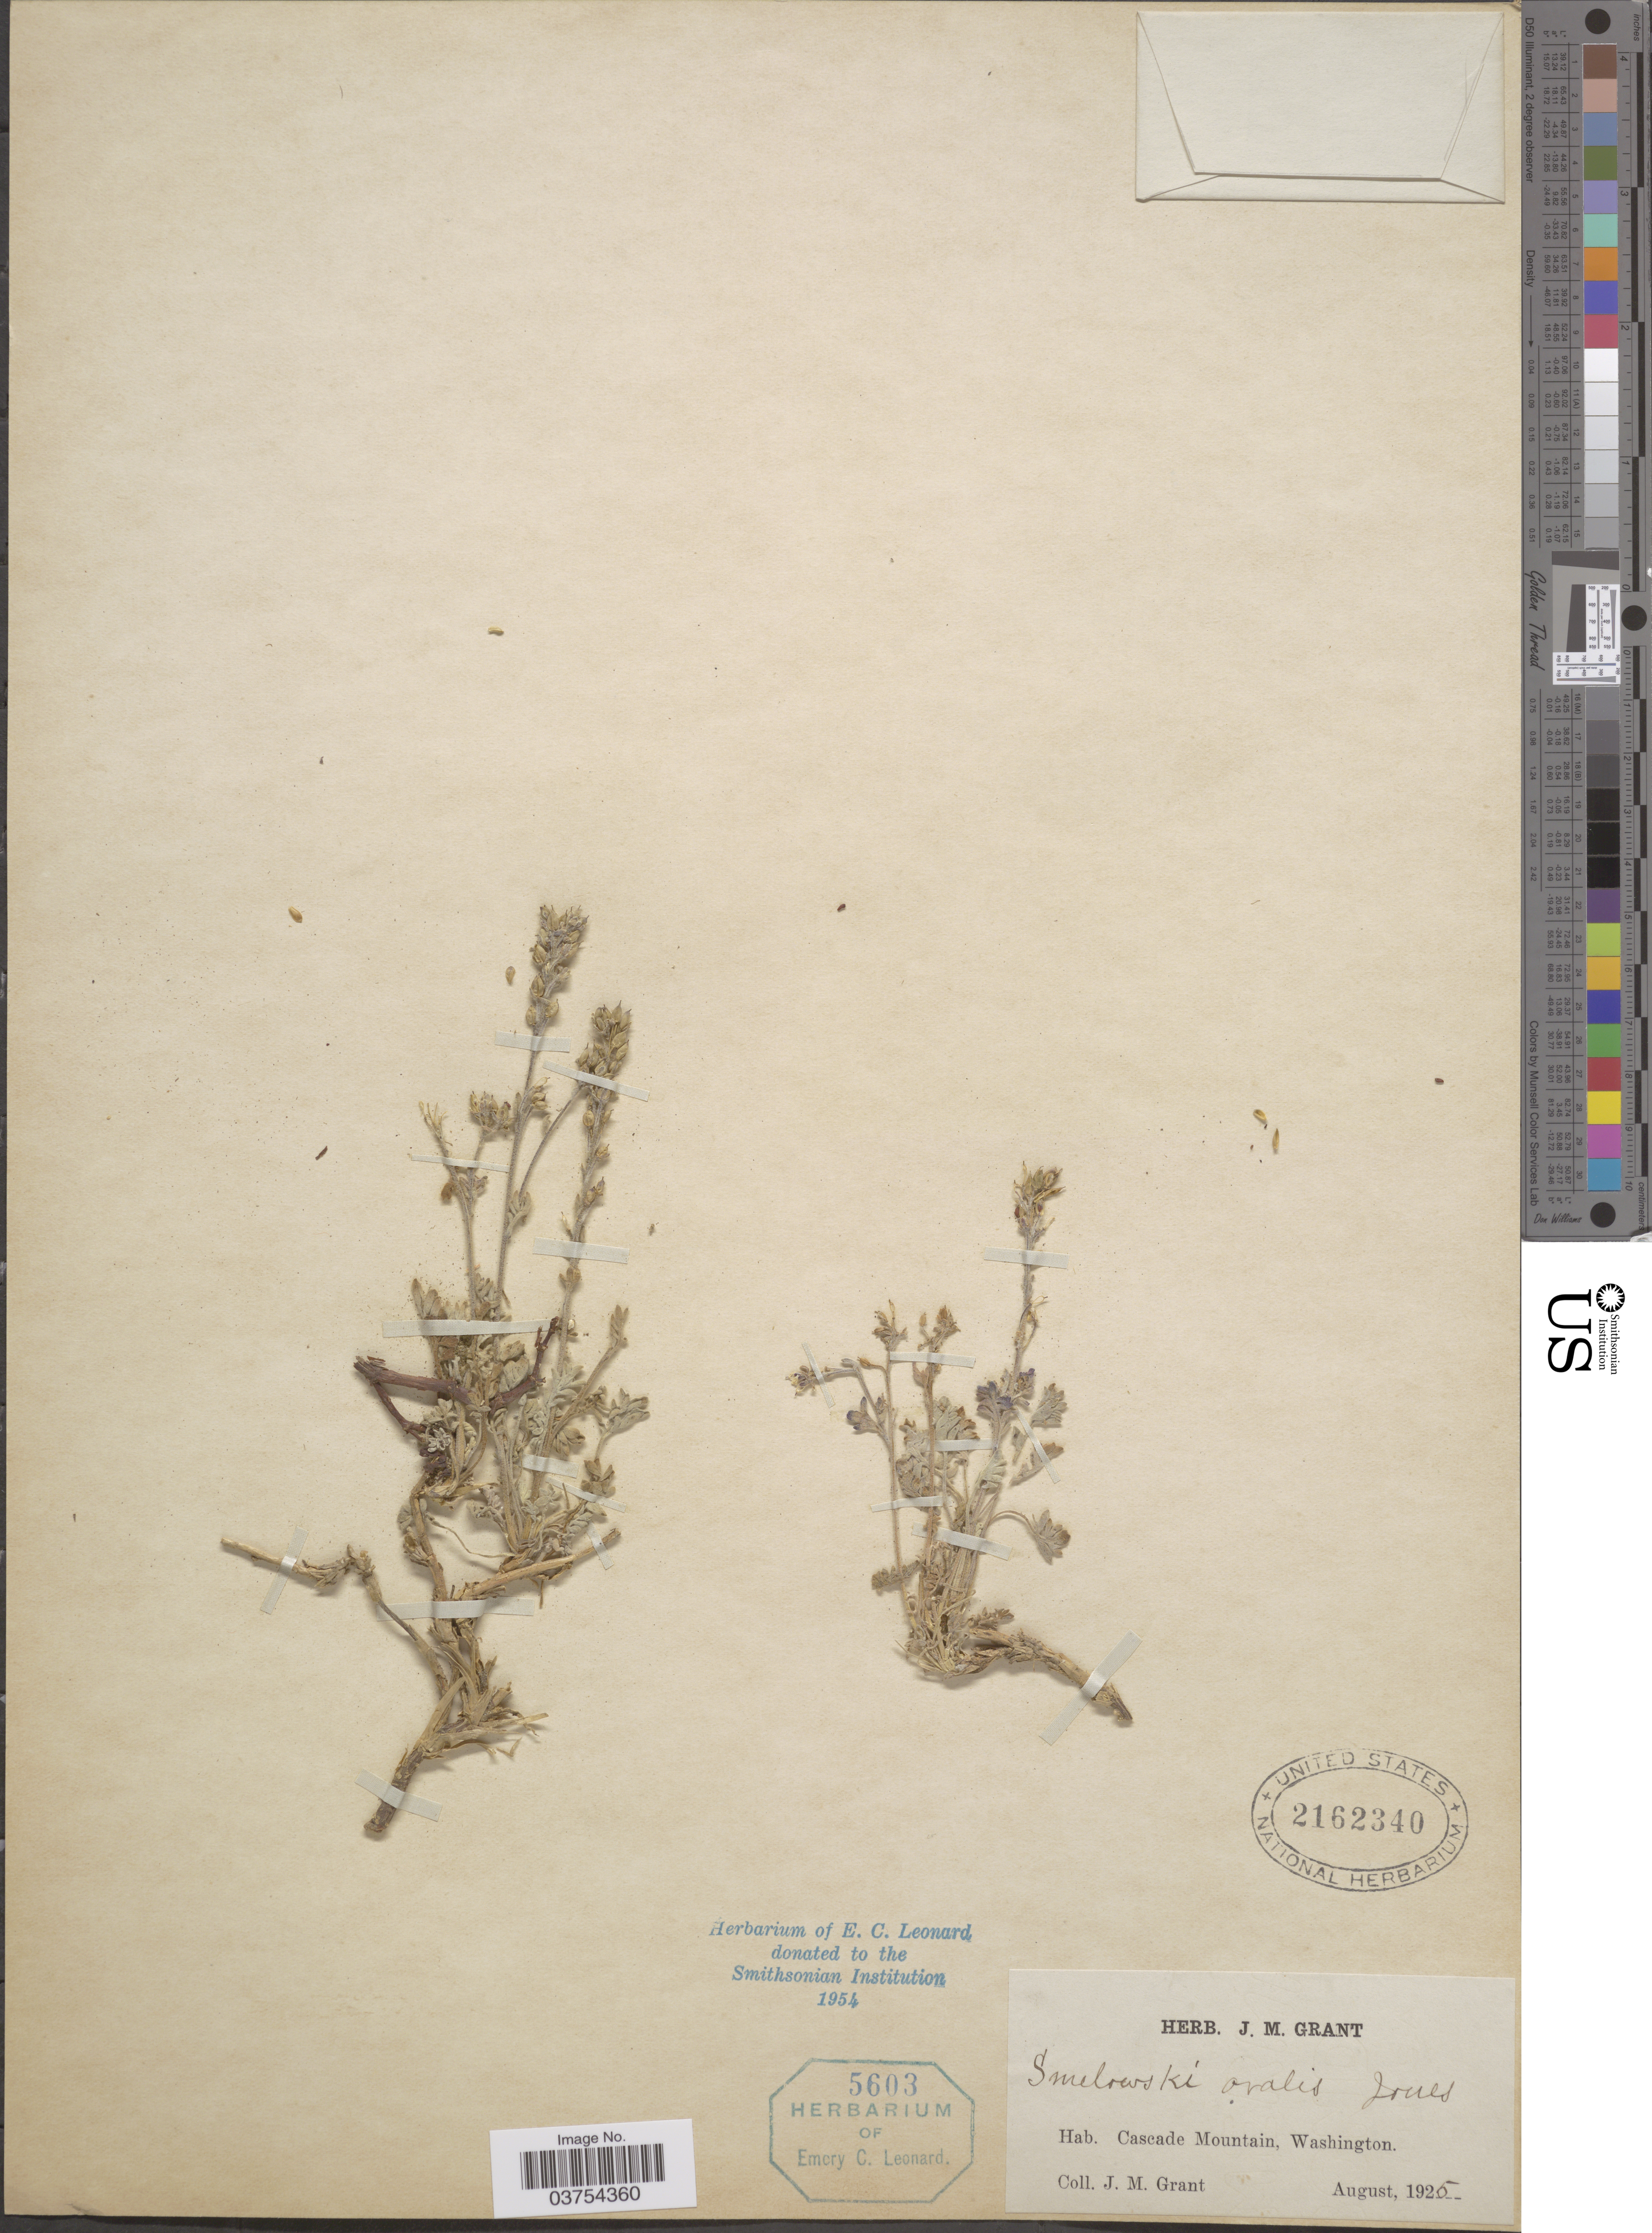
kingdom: Plantae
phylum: Tracheophyta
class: Magnoliopsida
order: Brassicales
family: Brassicaceae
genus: Smelowskia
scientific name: Smelowskia ovalis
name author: M.E. Jones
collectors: J. M. Grant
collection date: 1925-08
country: United States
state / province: Washington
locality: Cascade Mountain.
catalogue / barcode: US 2162340